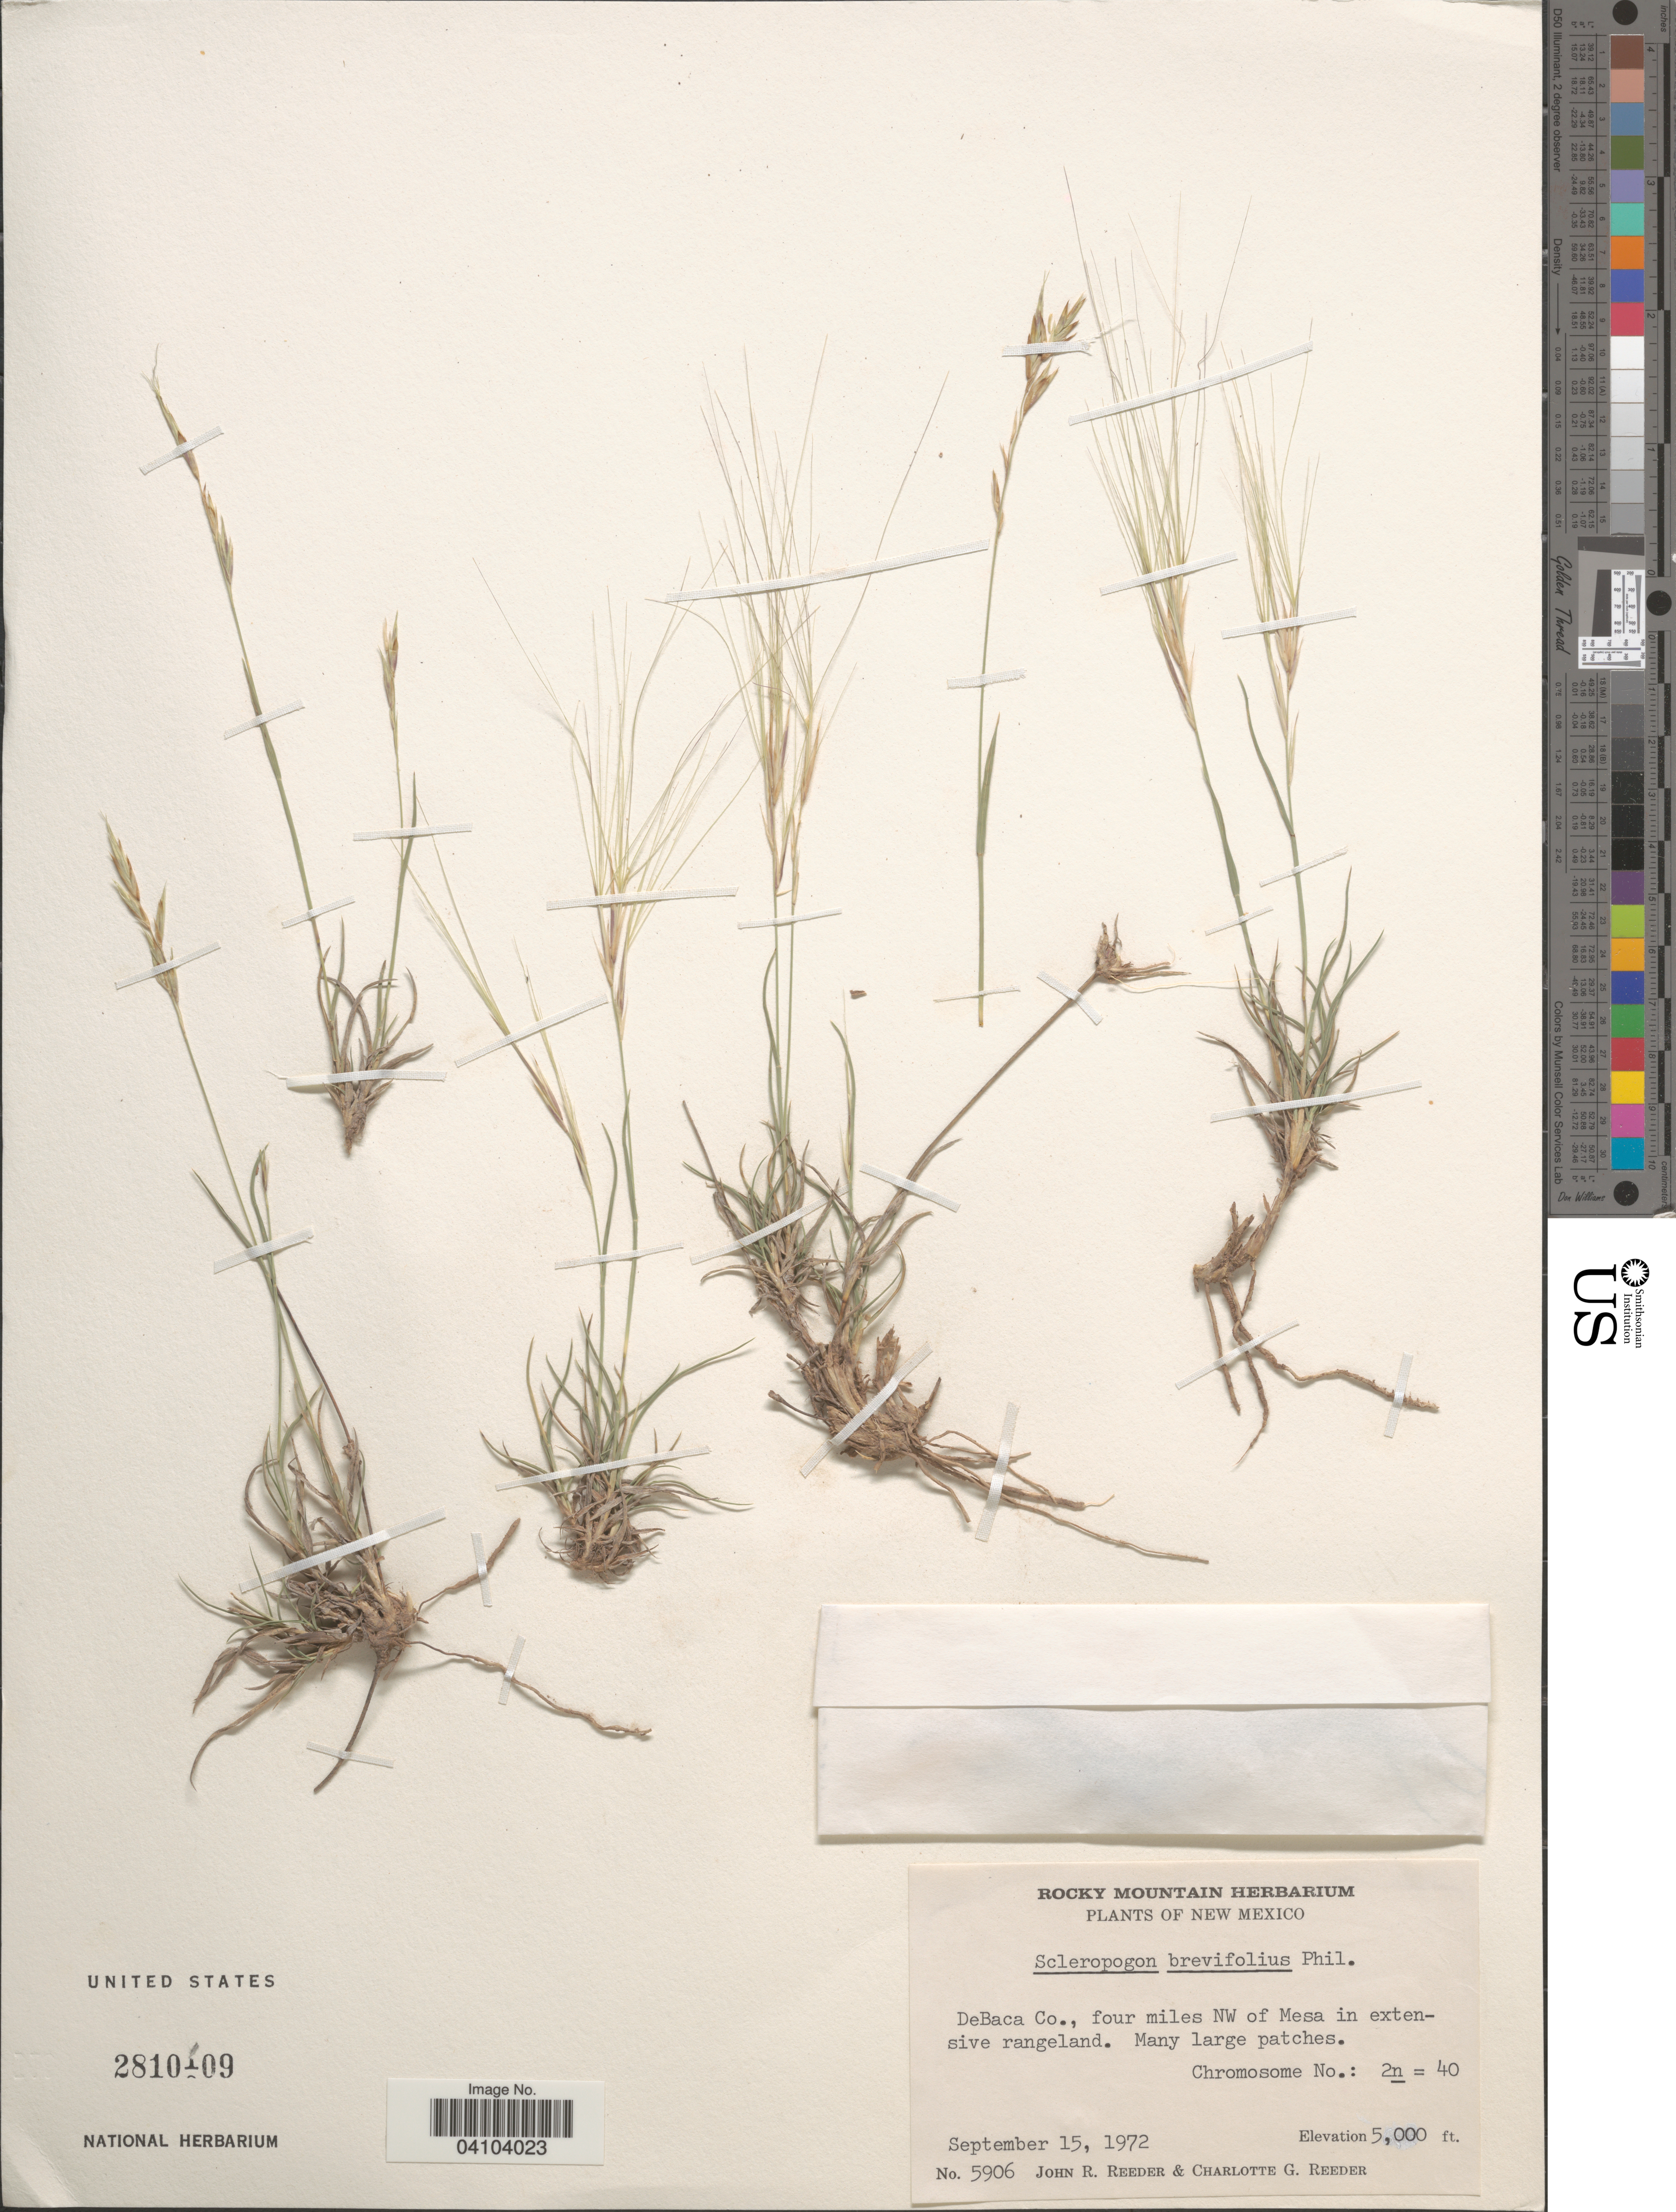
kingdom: Plantae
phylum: Tracheophyta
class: Liliopsida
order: Poales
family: Poaceae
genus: Scleropogon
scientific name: Scleropogon brevifolius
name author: Phil.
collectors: J. R. Reeder & C. G. Reeder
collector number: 5906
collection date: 1972-09-15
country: United States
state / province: New Mexico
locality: DeBaca Co., four miles NW of Mesa in extensive rangeland.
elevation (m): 1524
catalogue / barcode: US 2810109